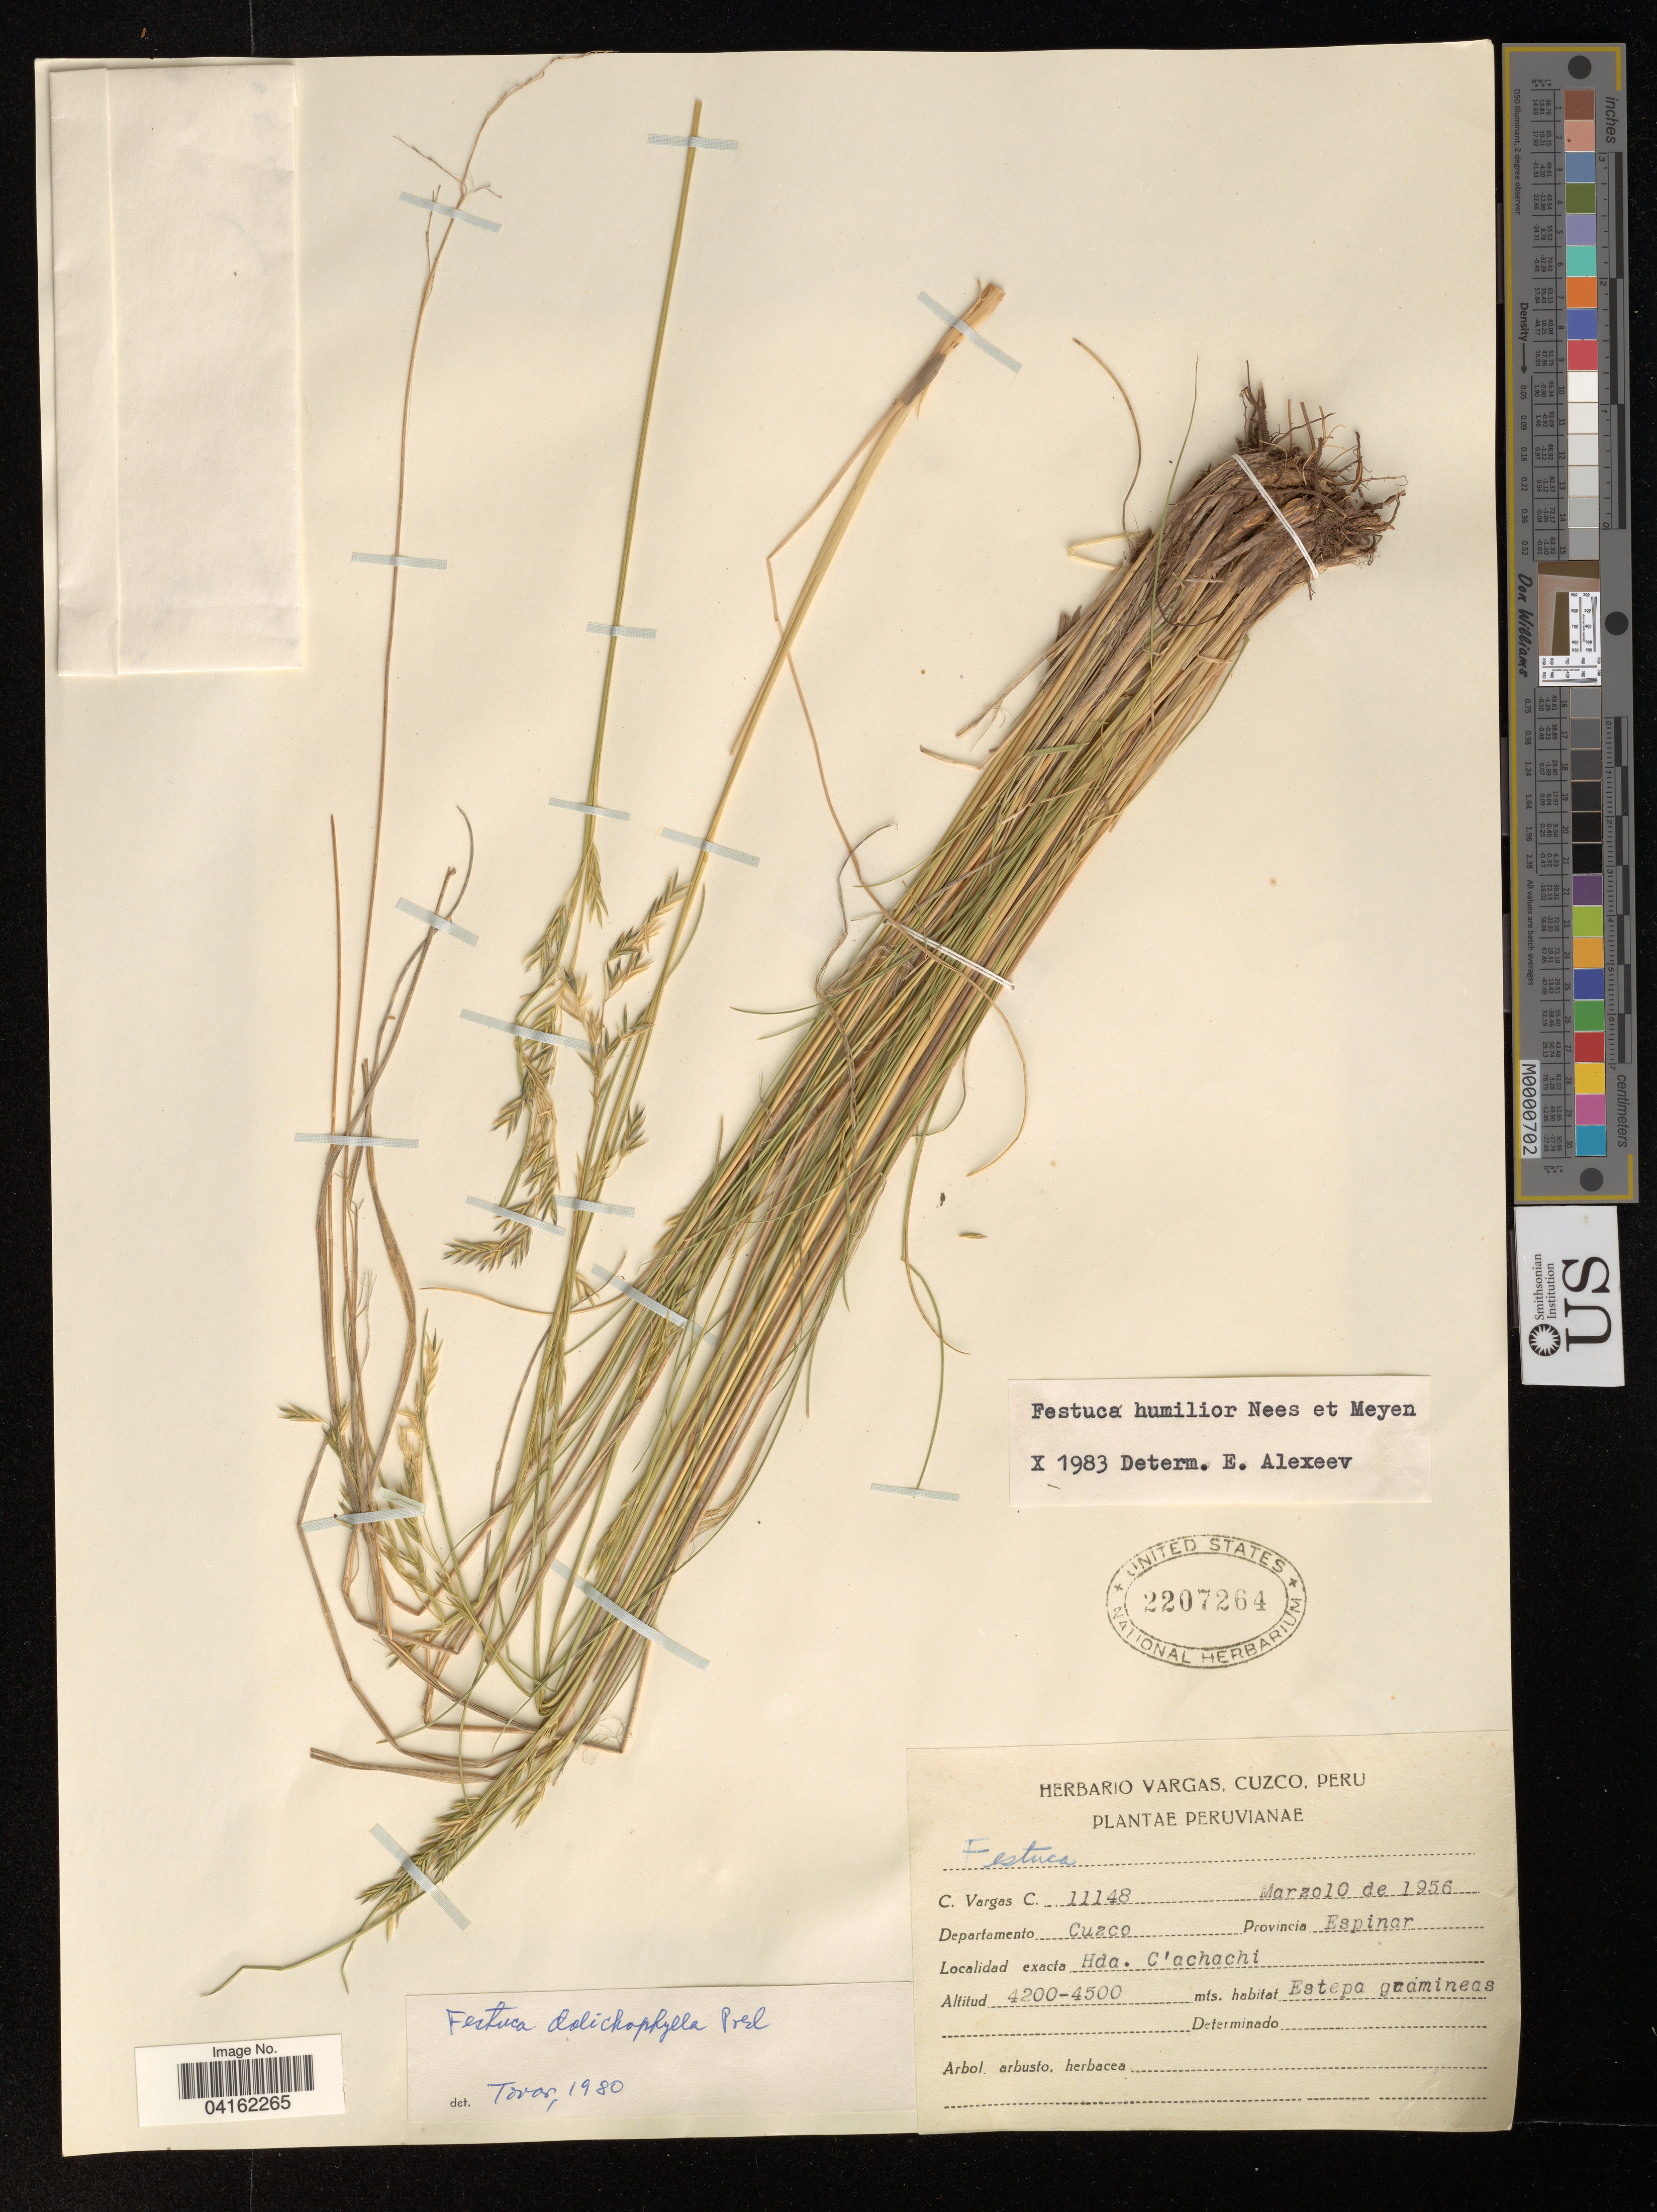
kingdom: Plantae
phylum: Tracheophyta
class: Liliopsida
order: Poales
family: Poaceae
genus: Festuca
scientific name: Festuca humilior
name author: Nees & Meyen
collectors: C. Vargas C.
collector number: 11148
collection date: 1956-03-10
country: Peru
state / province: Cusco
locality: Departamento Cuzco. Provincia Espinar. Hda. C'achachi.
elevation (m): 4200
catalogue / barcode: US 2207264